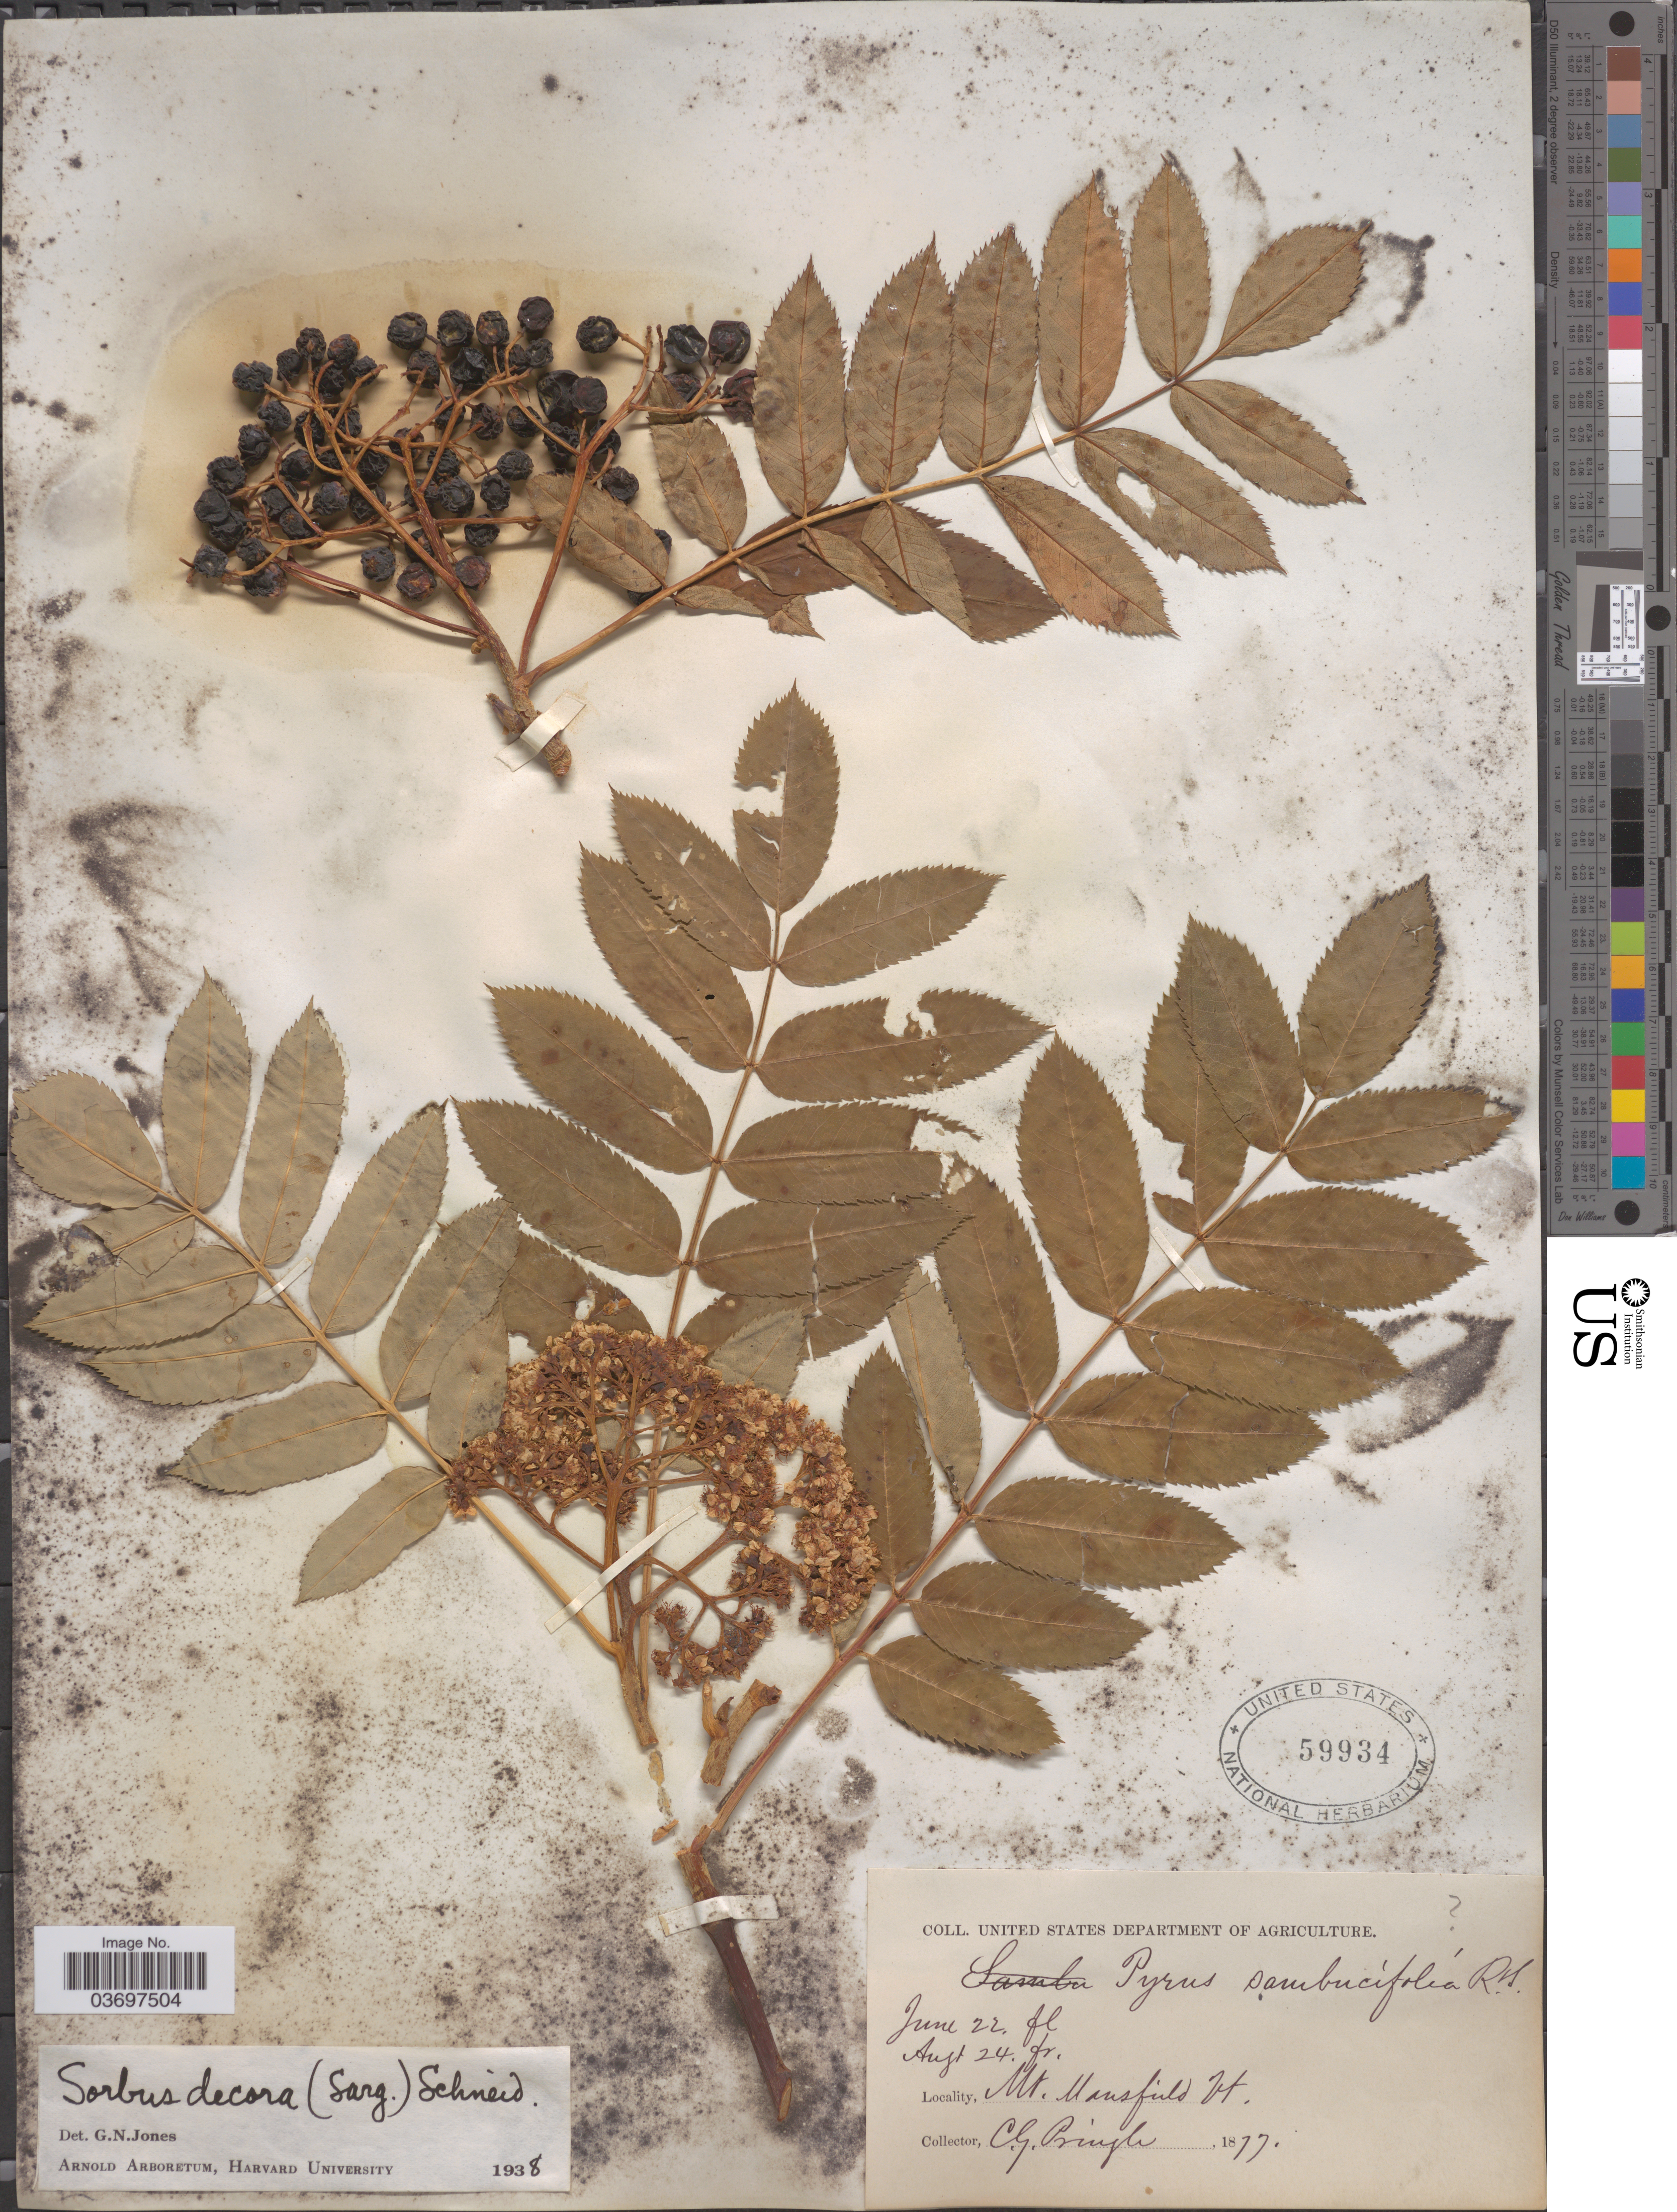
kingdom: Plantae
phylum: Tracheophyta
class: Magnoliopsida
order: Rosales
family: Rosaceae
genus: Sorbus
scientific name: Sorbus decora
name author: (Sarg.) C.K. Schneid.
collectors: C. G. Pringle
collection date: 1877-06-22/1877-08-24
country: United States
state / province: Vermont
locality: Mt. Mansfield.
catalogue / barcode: US 59934